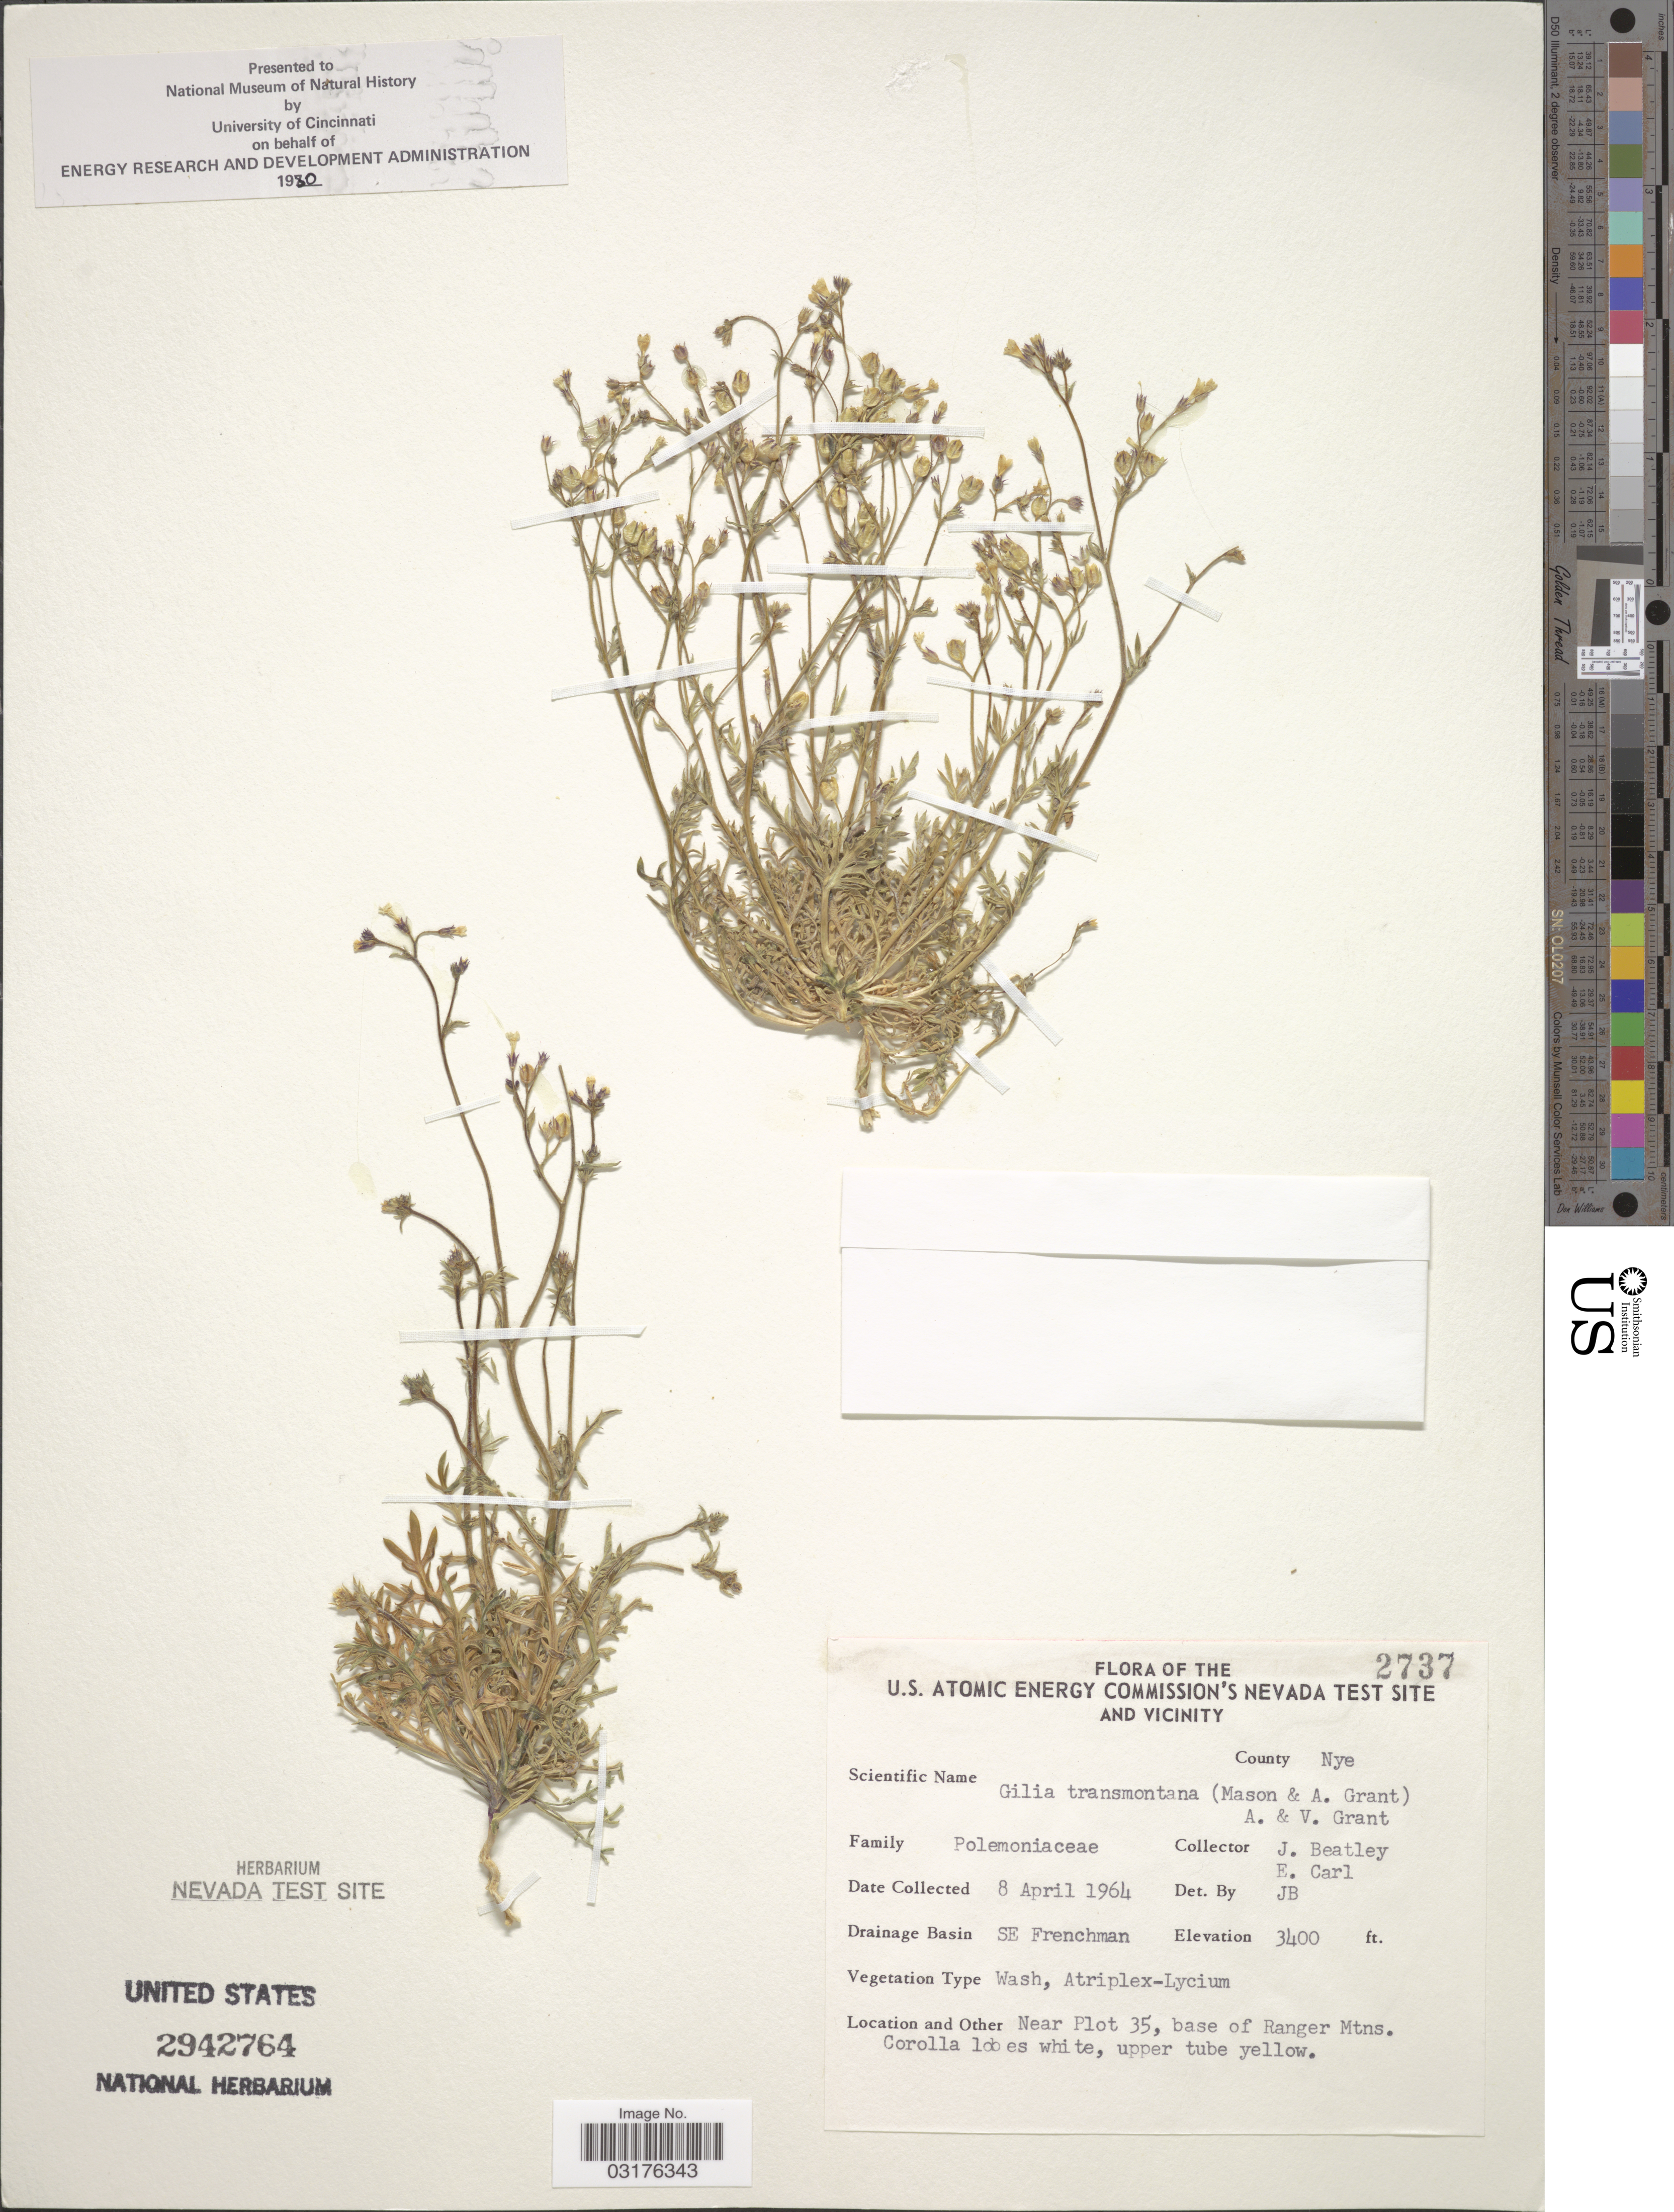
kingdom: Plantae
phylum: Tracheophyta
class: Magnoliopsida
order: Ericales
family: Polemoniaceae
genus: Gilia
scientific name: Gilia transmontana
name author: (H. Mason & A.D. Grant) A.D. Grant & V.E. Grant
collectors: J. C. Beatley & E. Carl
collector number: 2737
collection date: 1964-04-08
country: United States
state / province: Nevada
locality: U.S. Atomic Energy Commission's Nevada Test Site and Vicinity, County Nye, Drainage Basin SE Frenchman, Near Plot 35, base of Ranger Mtns.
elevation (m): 1036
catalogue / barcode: US 2942764